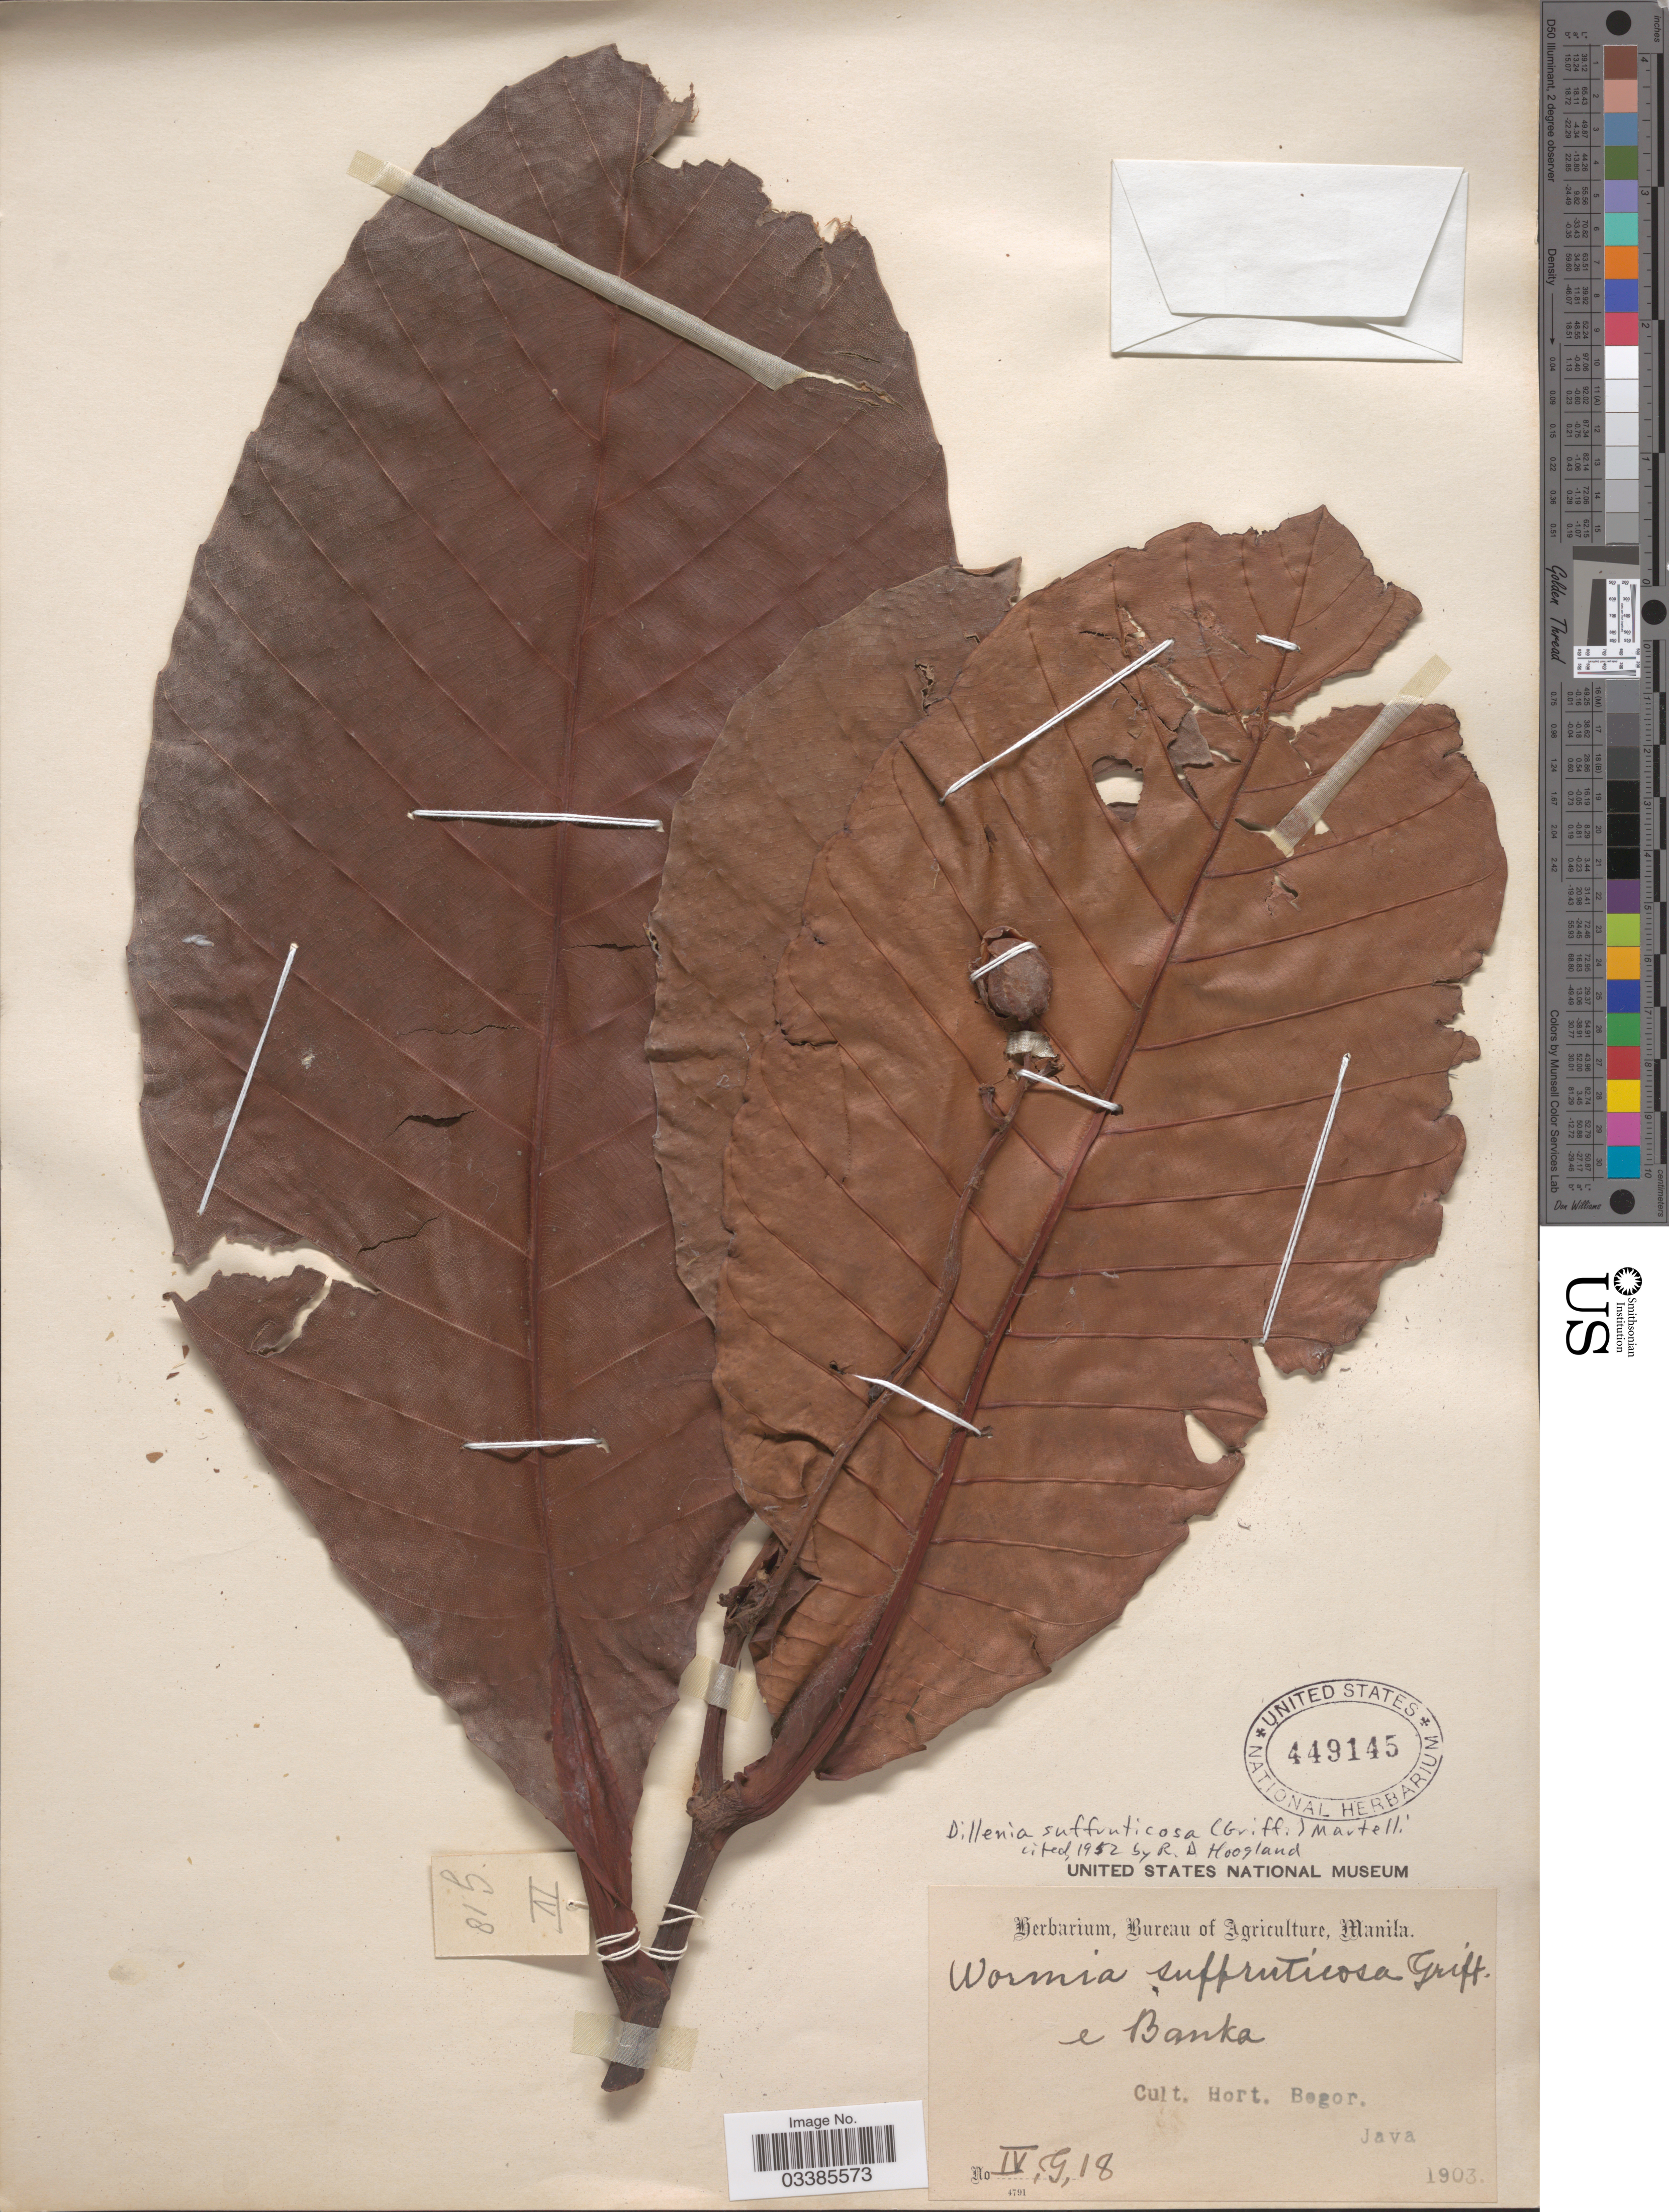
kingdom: Plantae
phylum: Tracheophyta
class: Magnoliopsida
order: Dilleniales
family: Dilleniaceae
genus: Dillenia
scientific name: Dillenia suffruticosa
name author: (Griff. ex Hook. f. & Thomson) Martelli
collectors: ex Herb. Bur. Agric. Manila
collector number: IV, G, 18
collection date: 1903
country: Indonesia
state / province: Java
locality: Cult. Hort. Bogor.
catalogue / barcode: US 449145